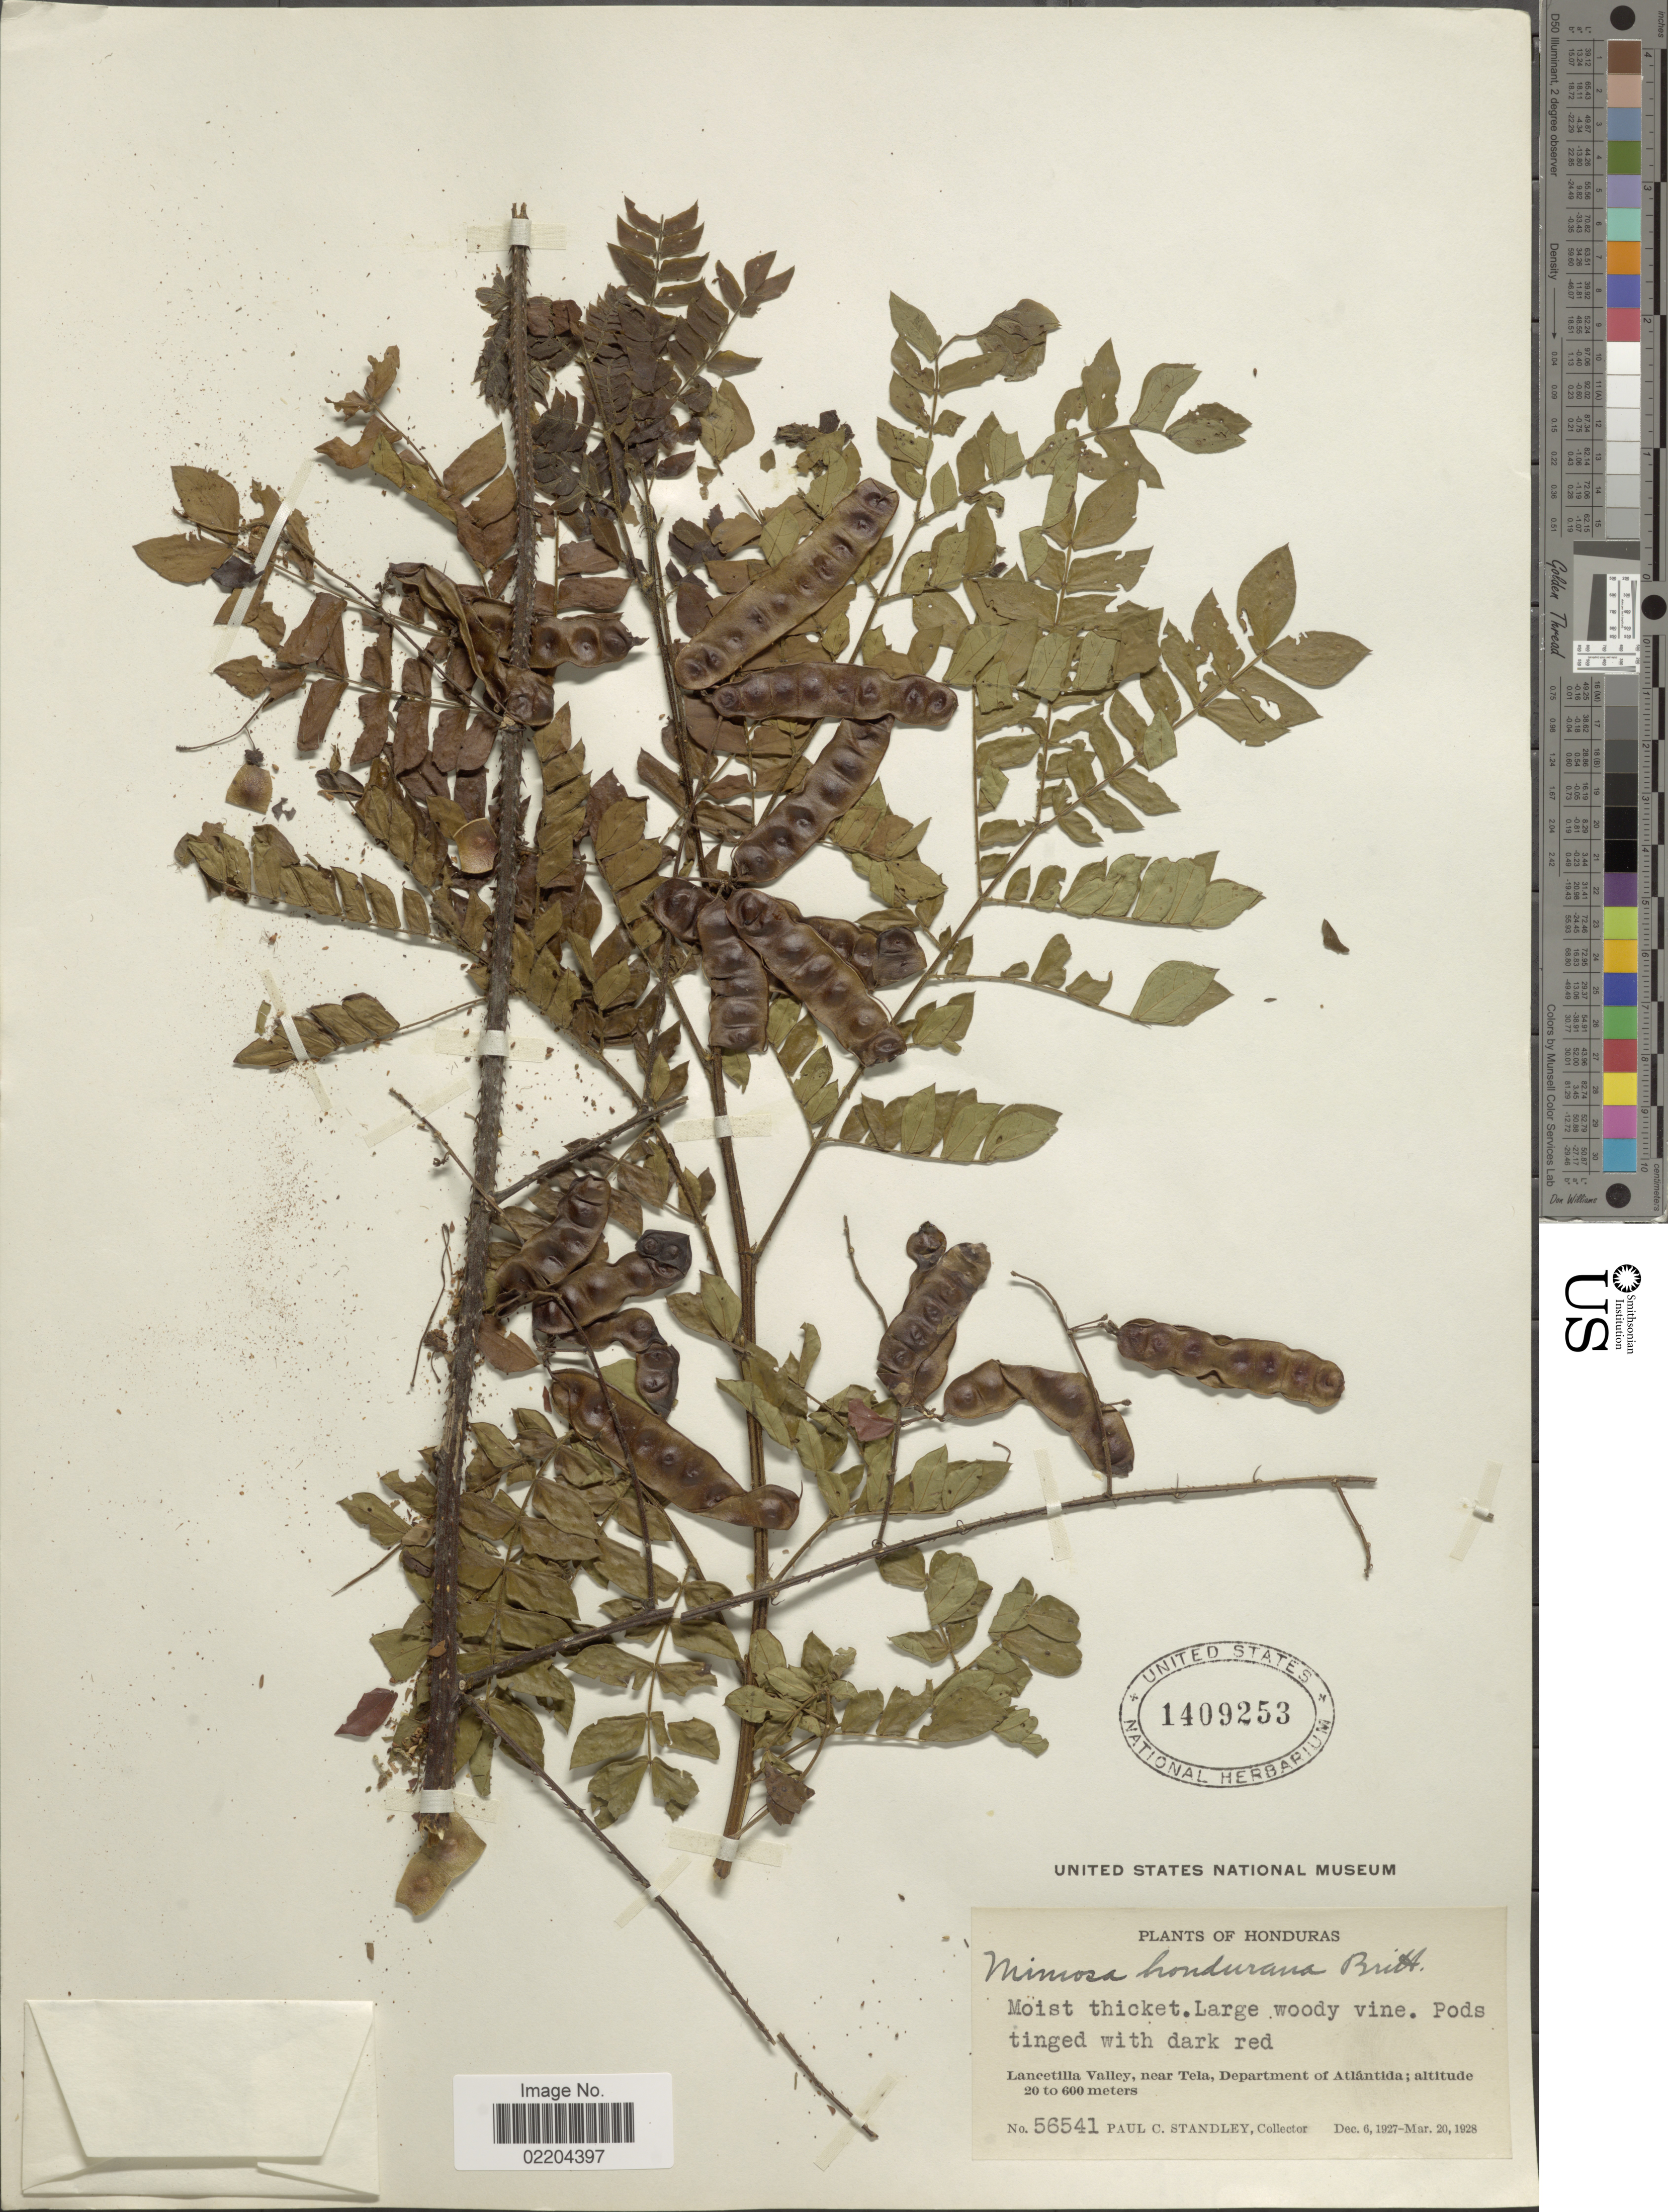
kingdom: Plantae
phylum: Tracheophyta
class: Magnoliopsida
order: Fabales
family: Fabaceae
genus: Mimosa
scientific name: Mimosa hondurana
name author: Britton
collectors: P. C. Standley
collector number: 56541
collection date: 1927-12-06/1928-03-20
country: Honduras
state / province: Atlántida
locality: Lancetilla Valley, near Tela, Department of Atlantida.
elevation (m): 20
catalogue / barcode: US 1409253